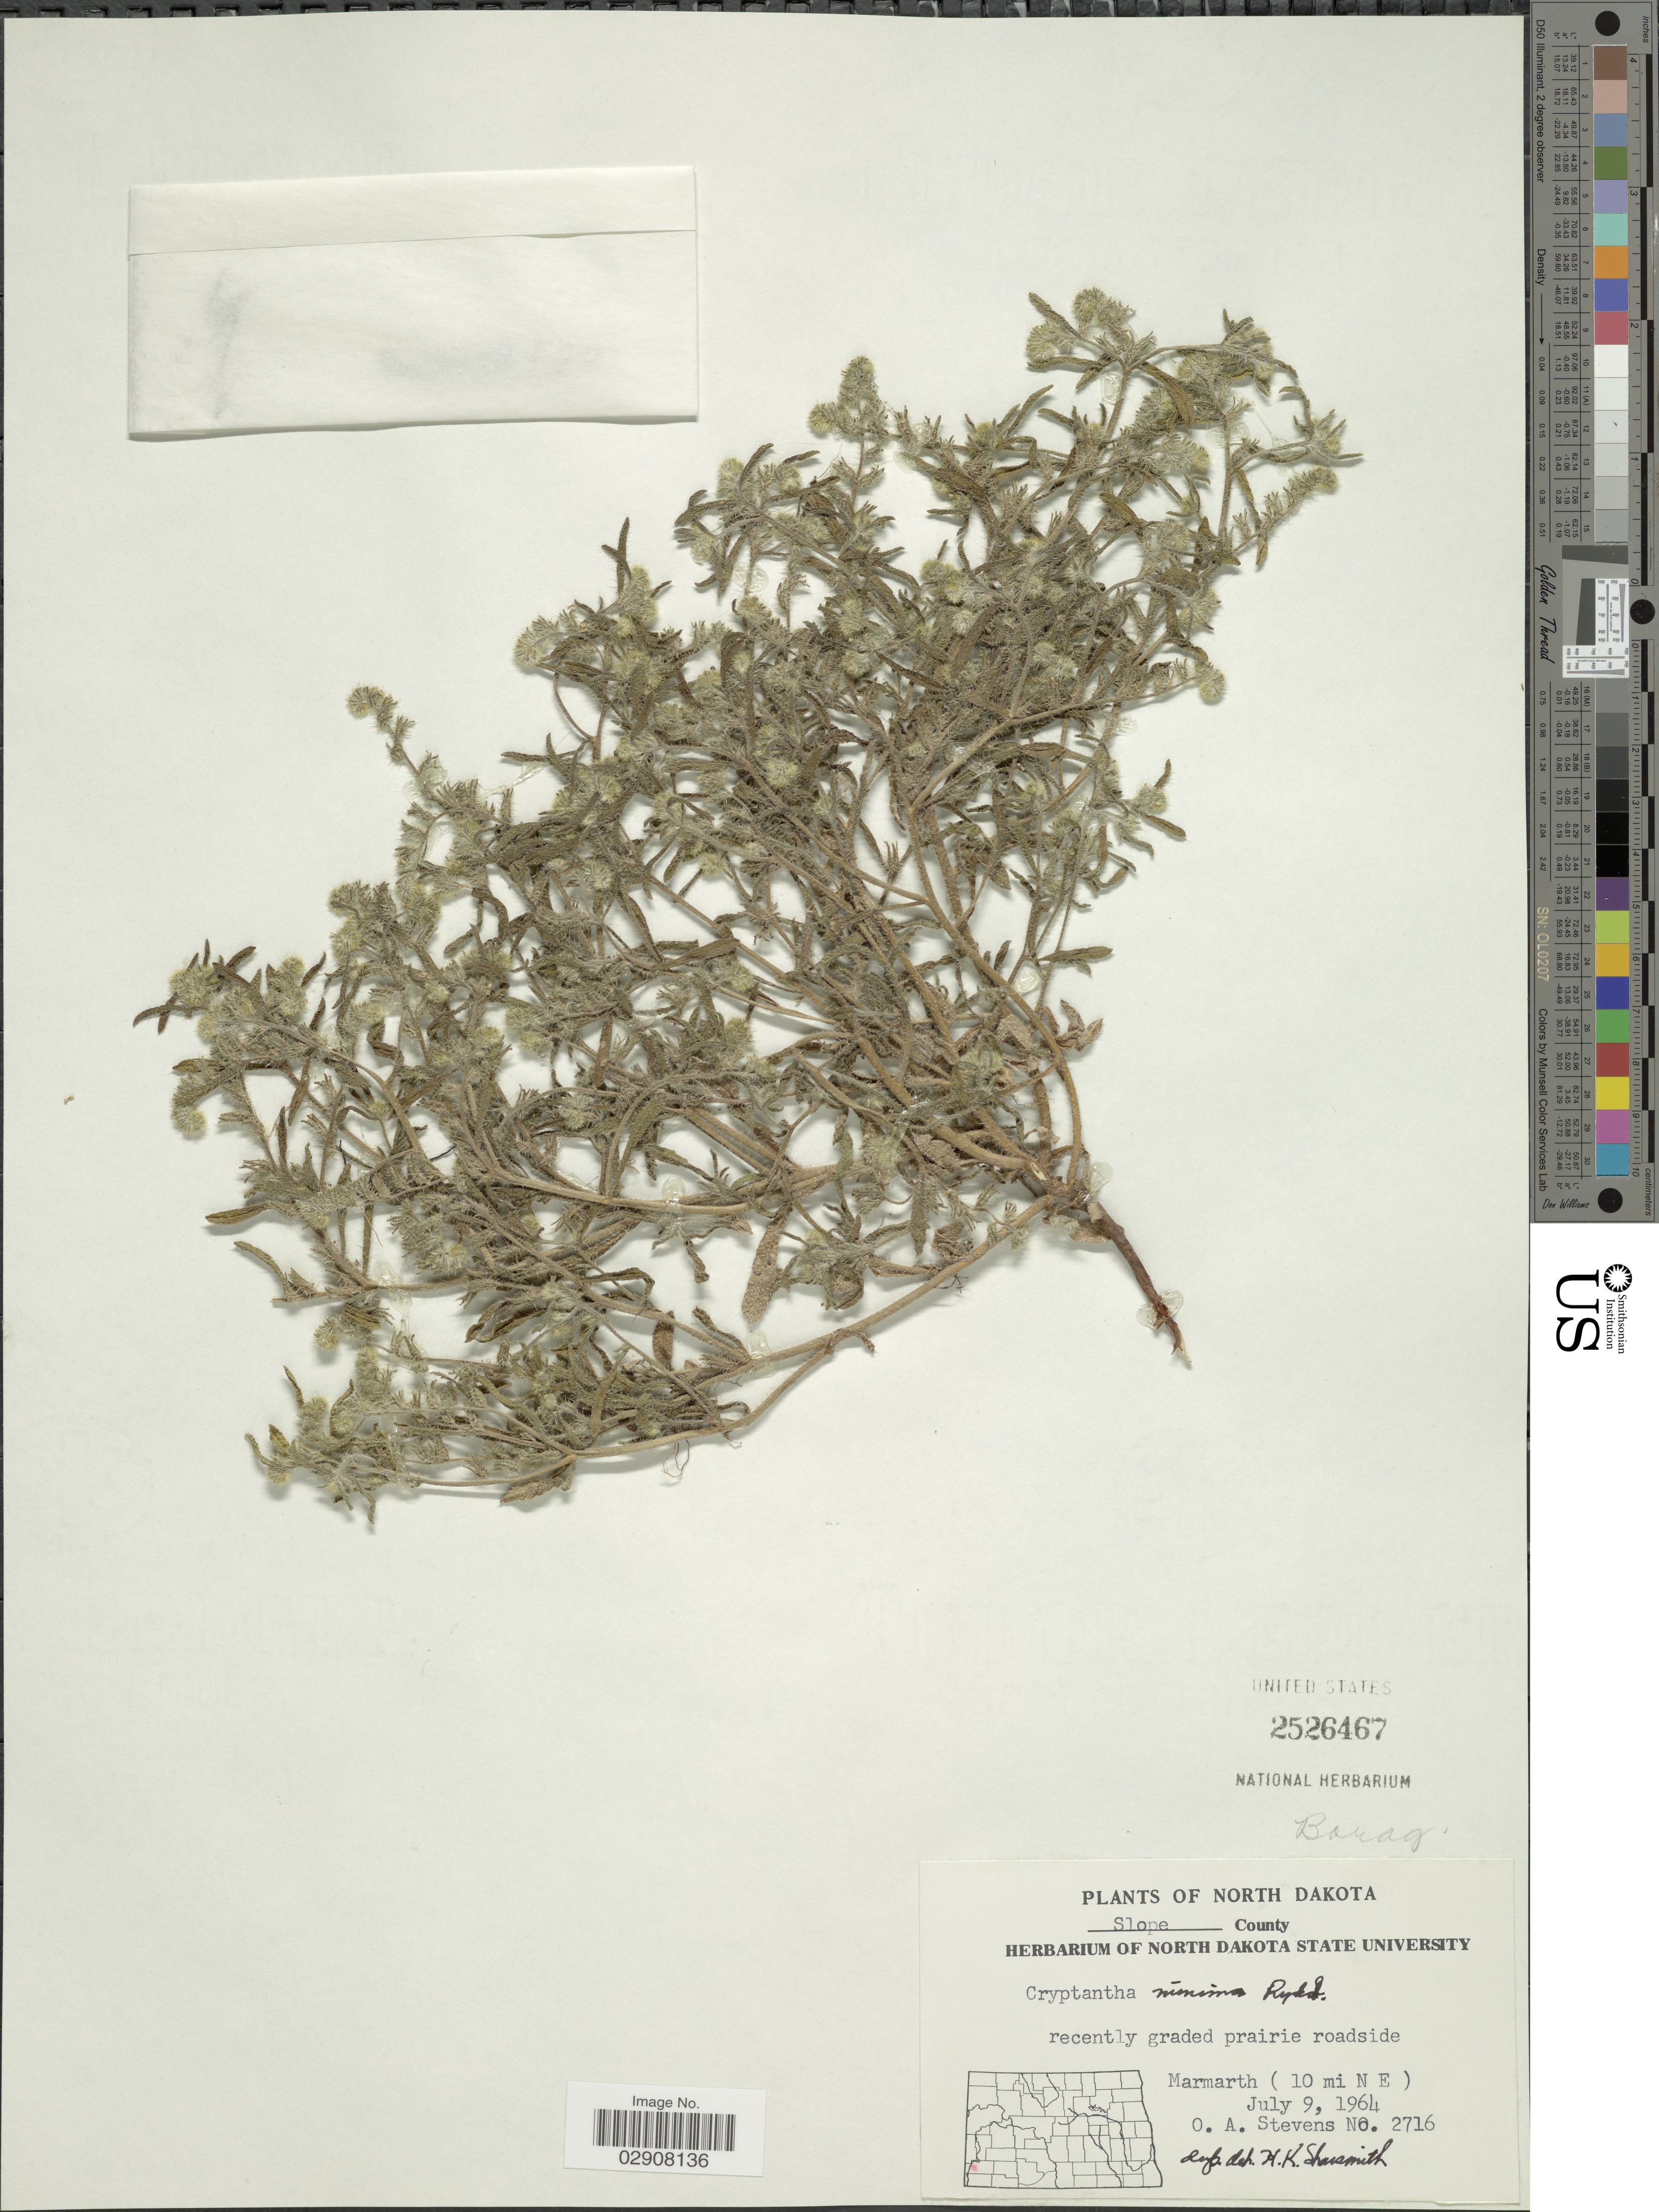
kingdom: Plantae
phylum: Tracheophyta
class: Magnoliopsida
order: Boraginales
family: Boraginaceae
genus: Cryptantha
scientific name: Cryptantha minima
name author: Rydb.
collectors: O. A. Stevens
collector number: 2716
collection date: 1964-07-09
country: United States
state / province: North Dakota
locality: Slope County, recently graded prairie roadside, Marmarth (10 mi N E).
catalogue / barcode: US 2526467